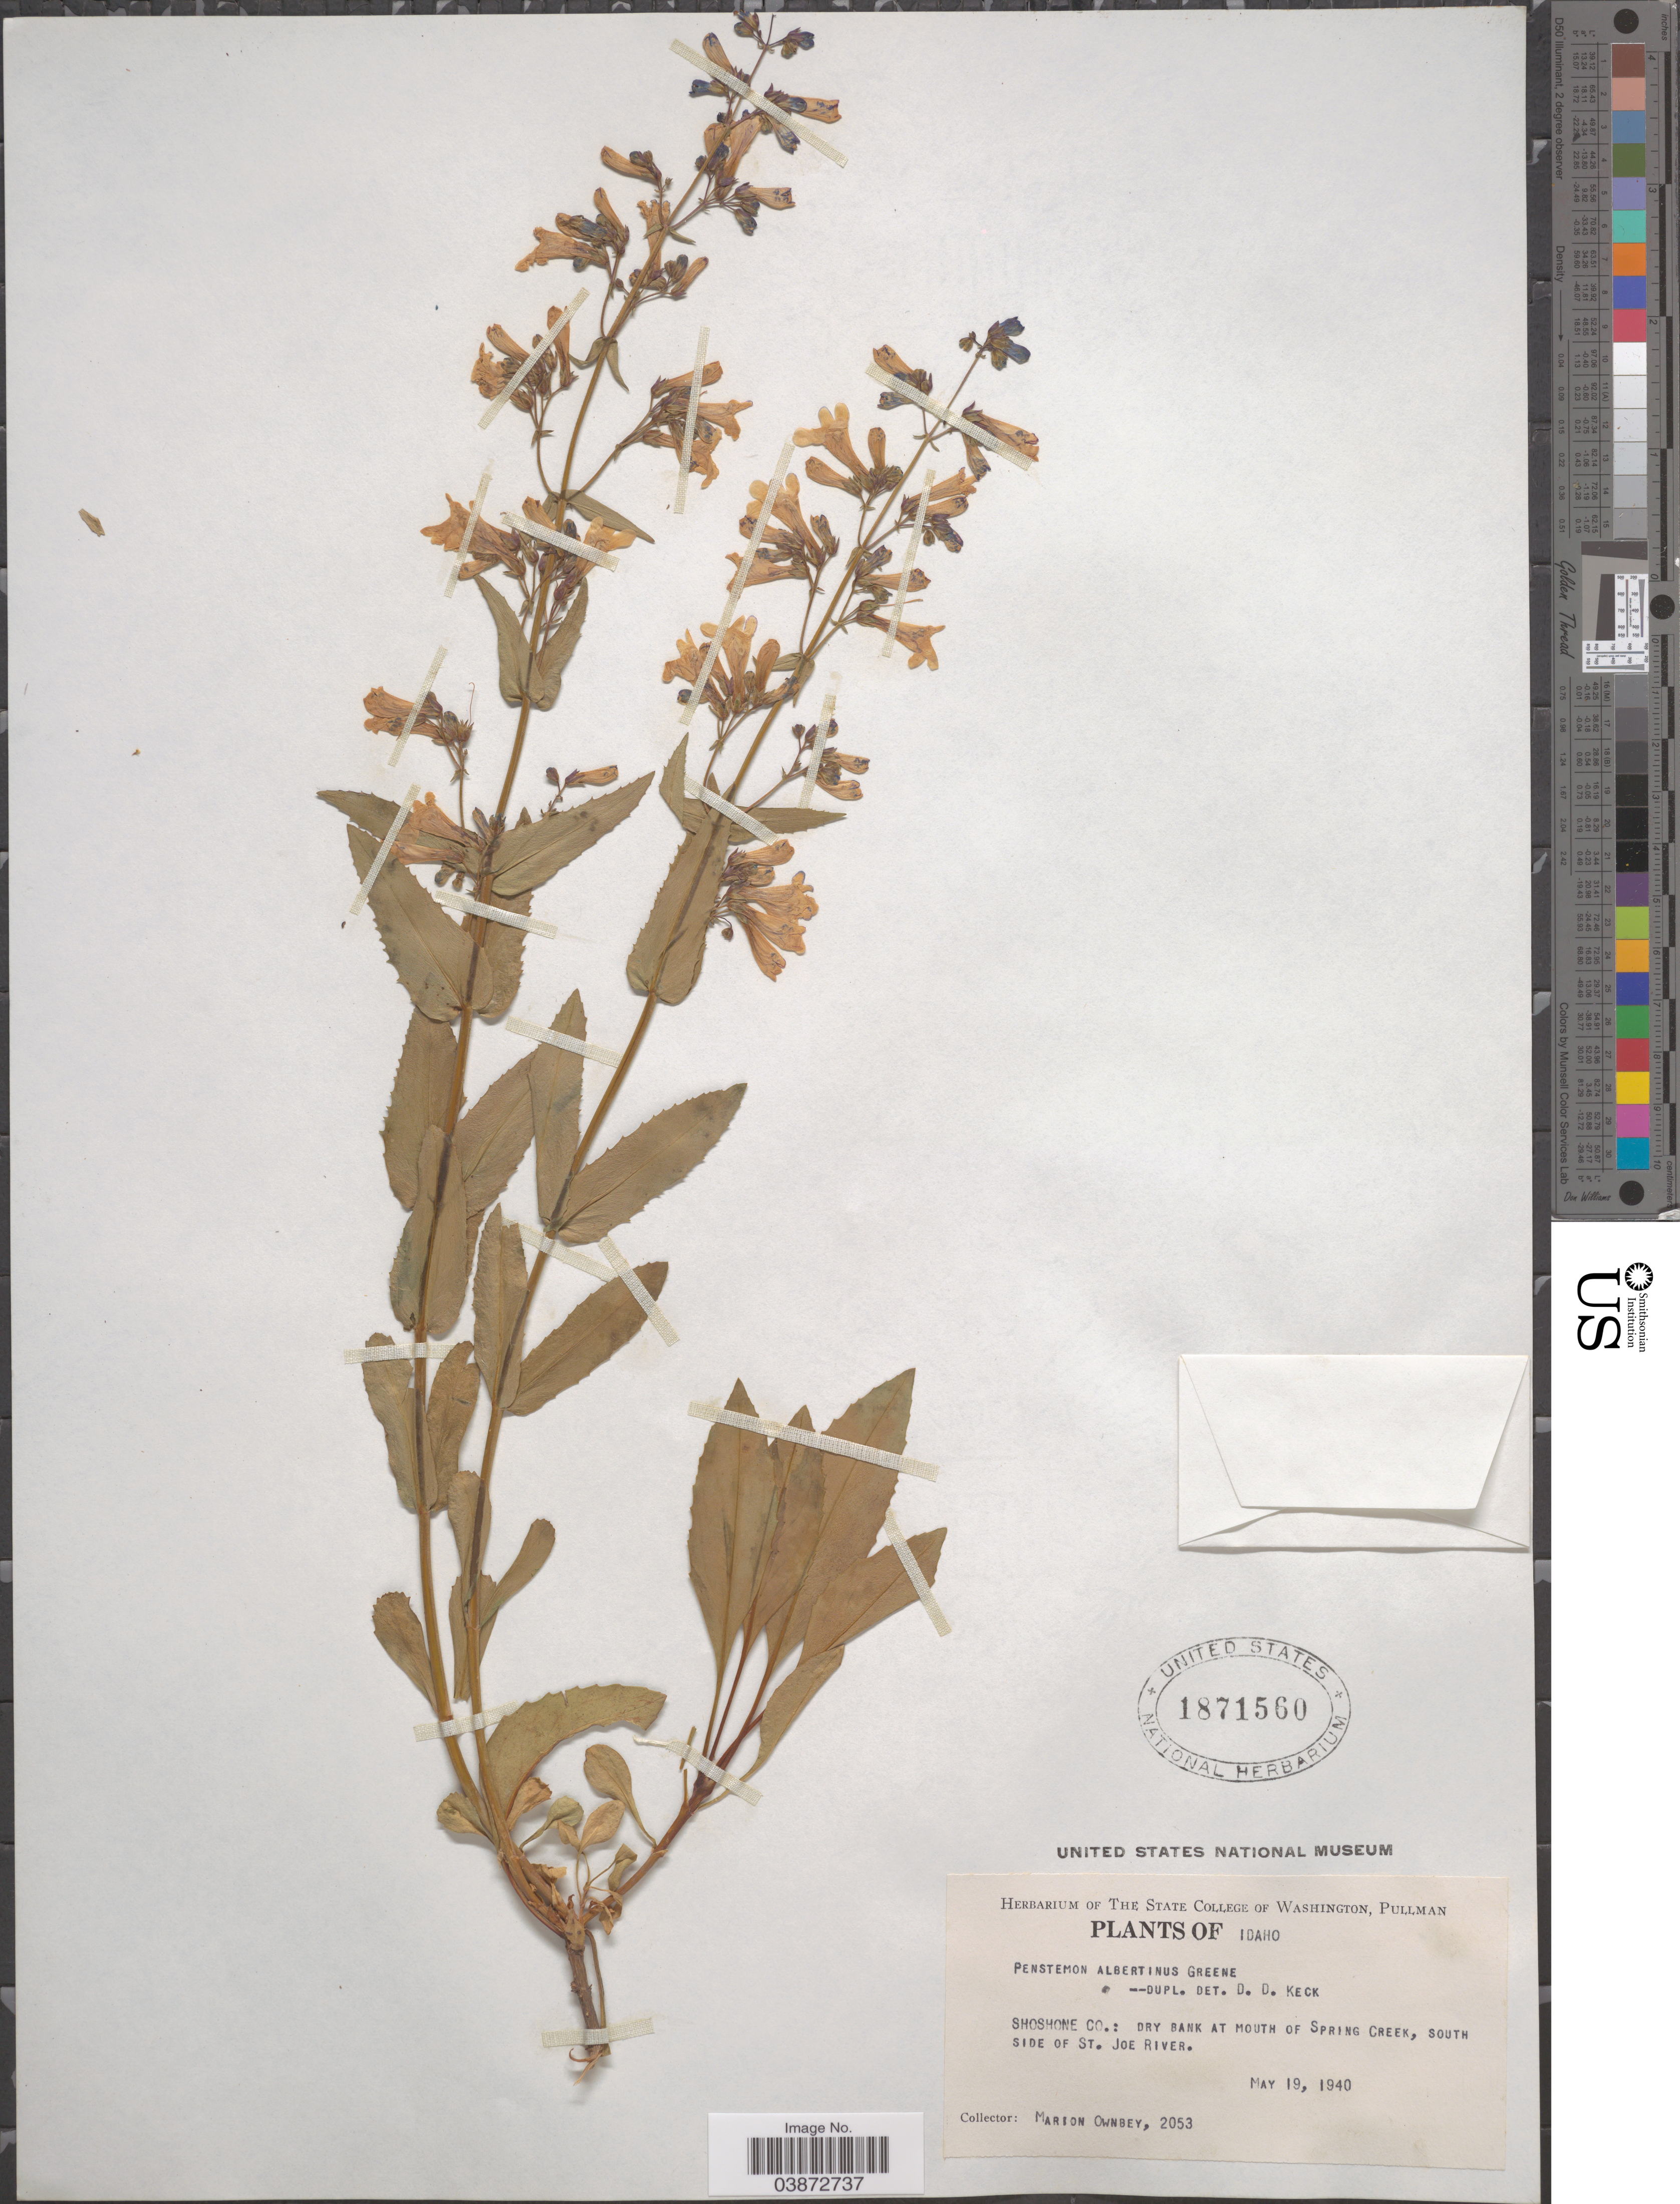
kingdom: Plantae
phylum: Tracheophyta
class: Magnoliopsida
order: Lamiales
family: Plantaginaceae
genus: Penstemon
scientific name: Penstemon albertinus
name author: Greene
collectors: M. Ownbey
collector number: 2053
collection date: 1940-05-19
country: United States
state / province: Idaho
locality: Shoshone Co.: Dry bank at mouth of Spring Creek, South side of St. Joe River.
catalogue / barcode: US 1871560